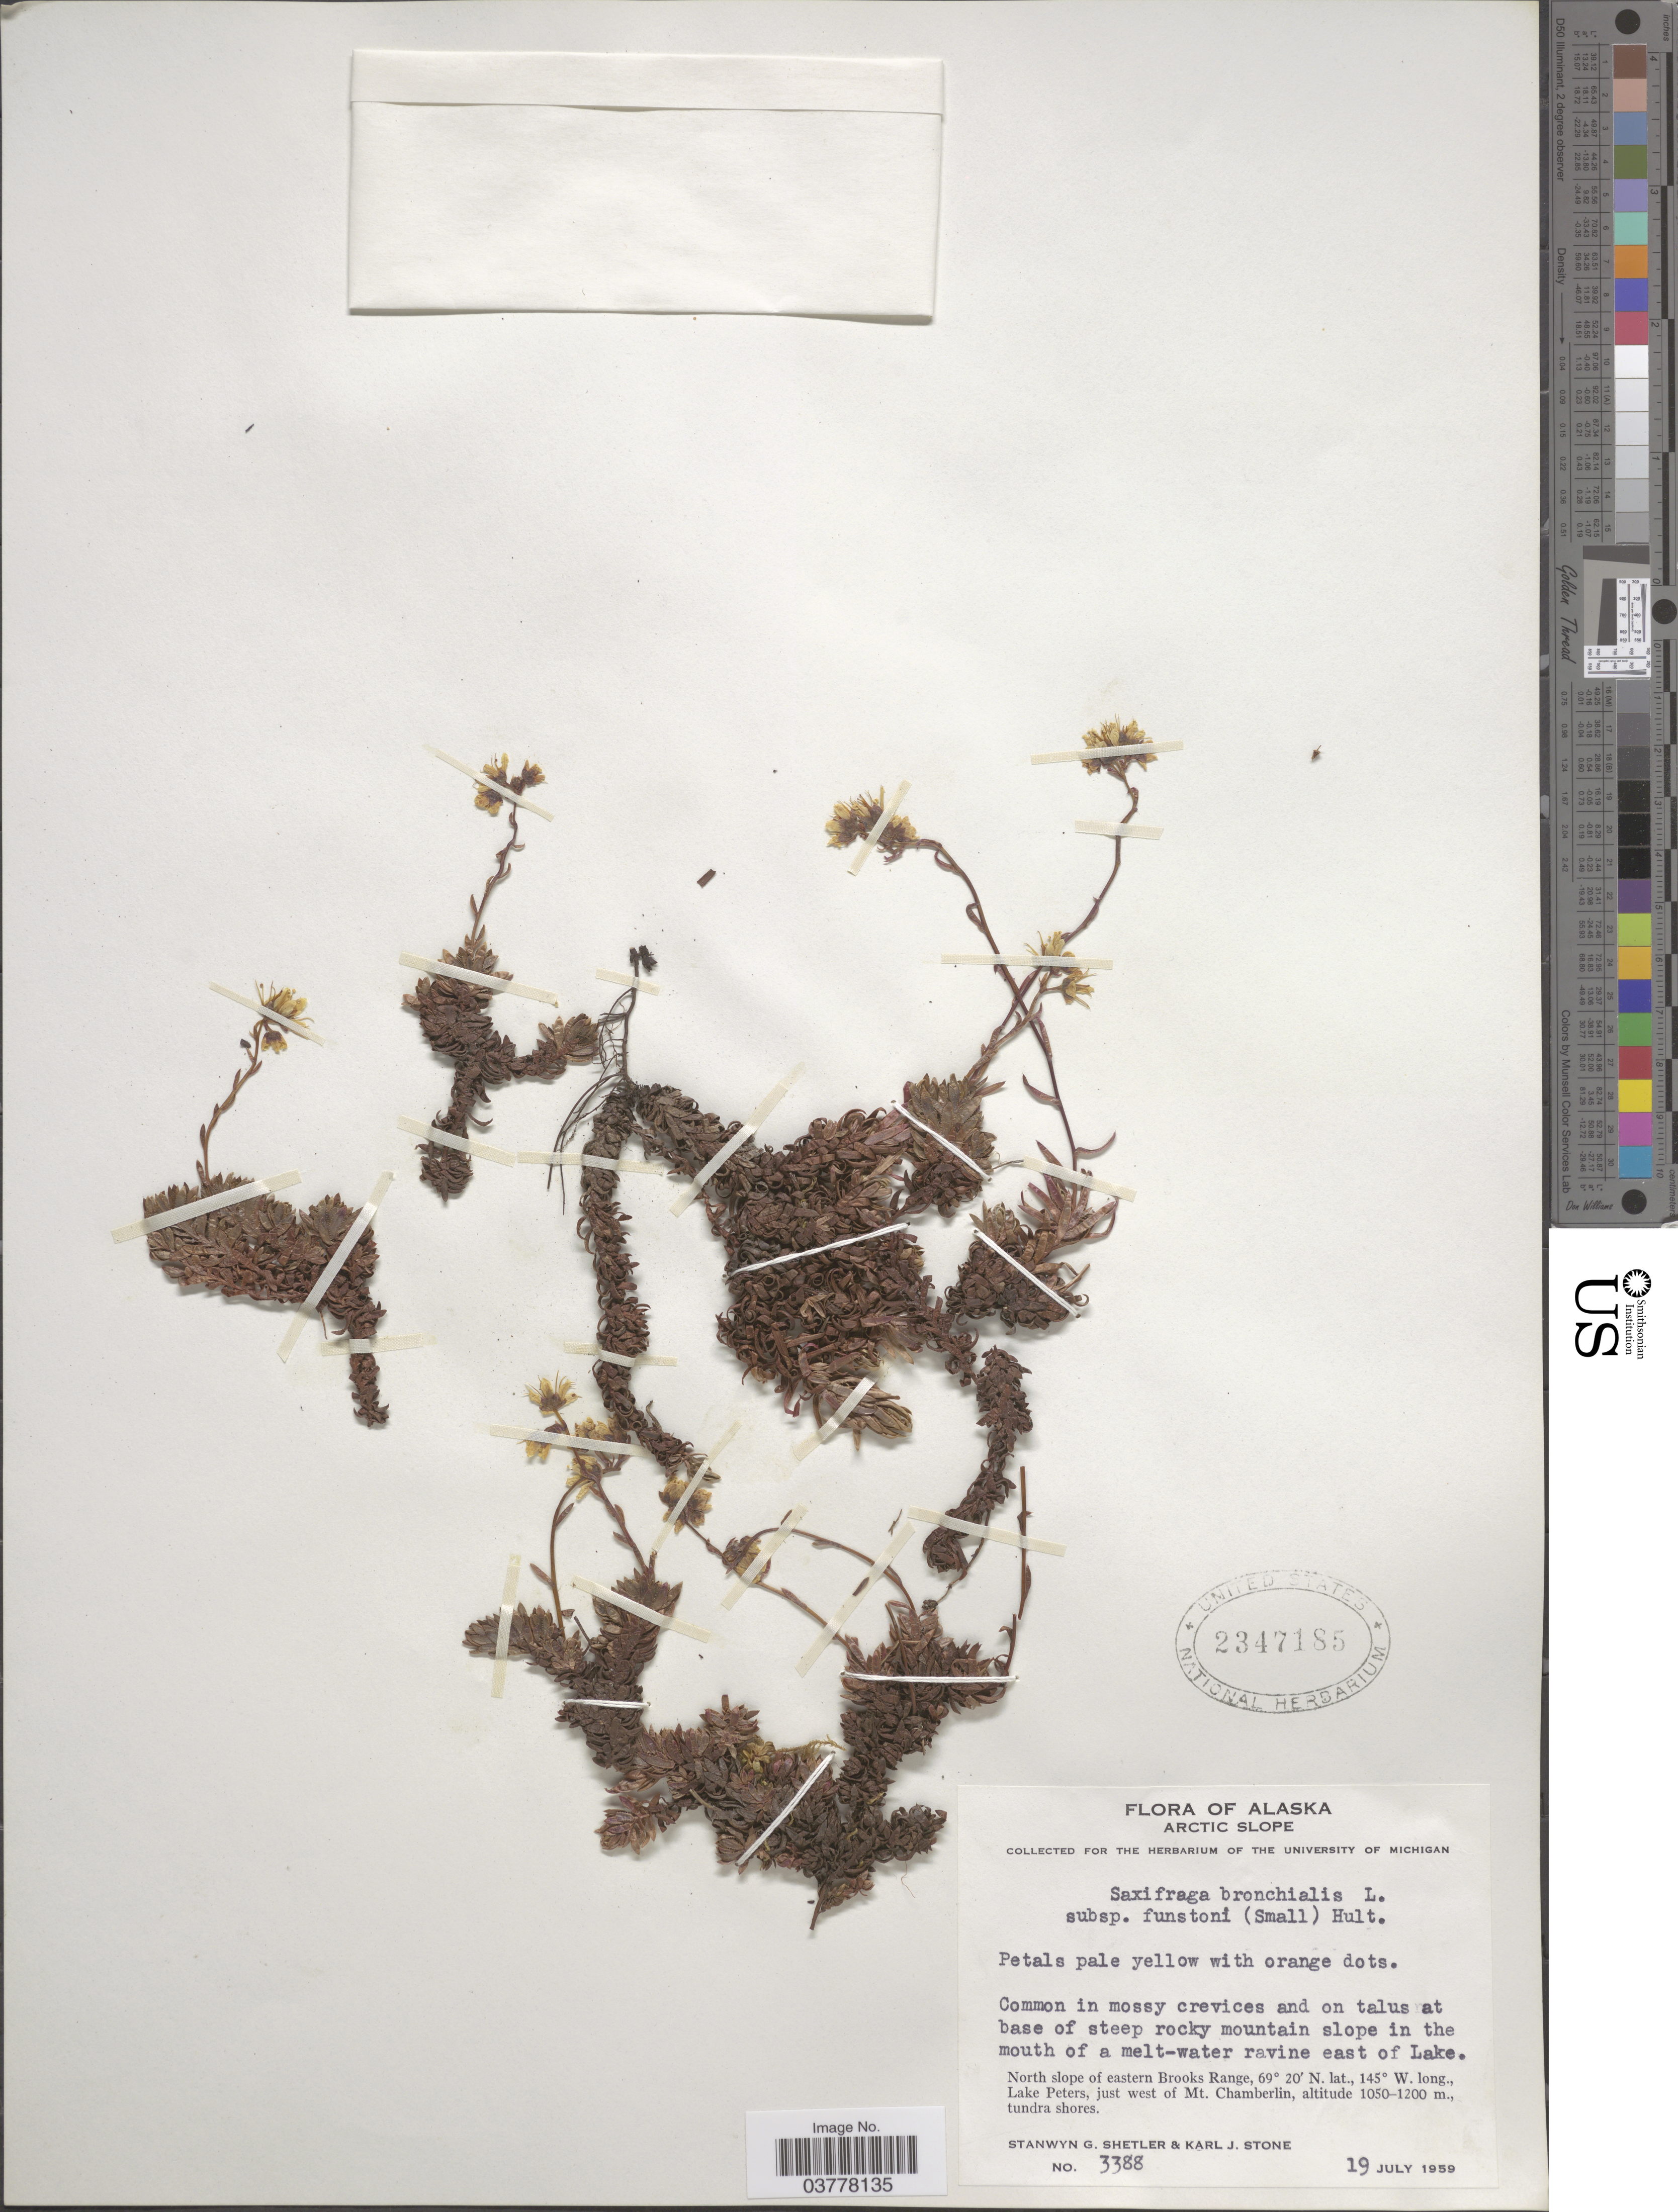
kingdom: Plantae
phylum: Tracheophyta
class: Magnoliopsida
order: Saxifragales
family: Saxifragaceae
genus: Saxifraga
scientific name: Saxifraga bronchialis subsp. funstonii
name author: (Small) Hultén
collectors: S. Shetler & K. J. Stone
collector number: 3388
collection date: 1959-07-19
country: United States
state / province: Alaska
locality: Arctic Slope. At base of steep rocky mountain slope in the mouth of a melt-water ravine east of Lake. North slope of eastern Brooks Range, Lake Peters, just west of Mt. Chamberlin.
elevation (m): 1050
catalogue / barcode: US 2347185